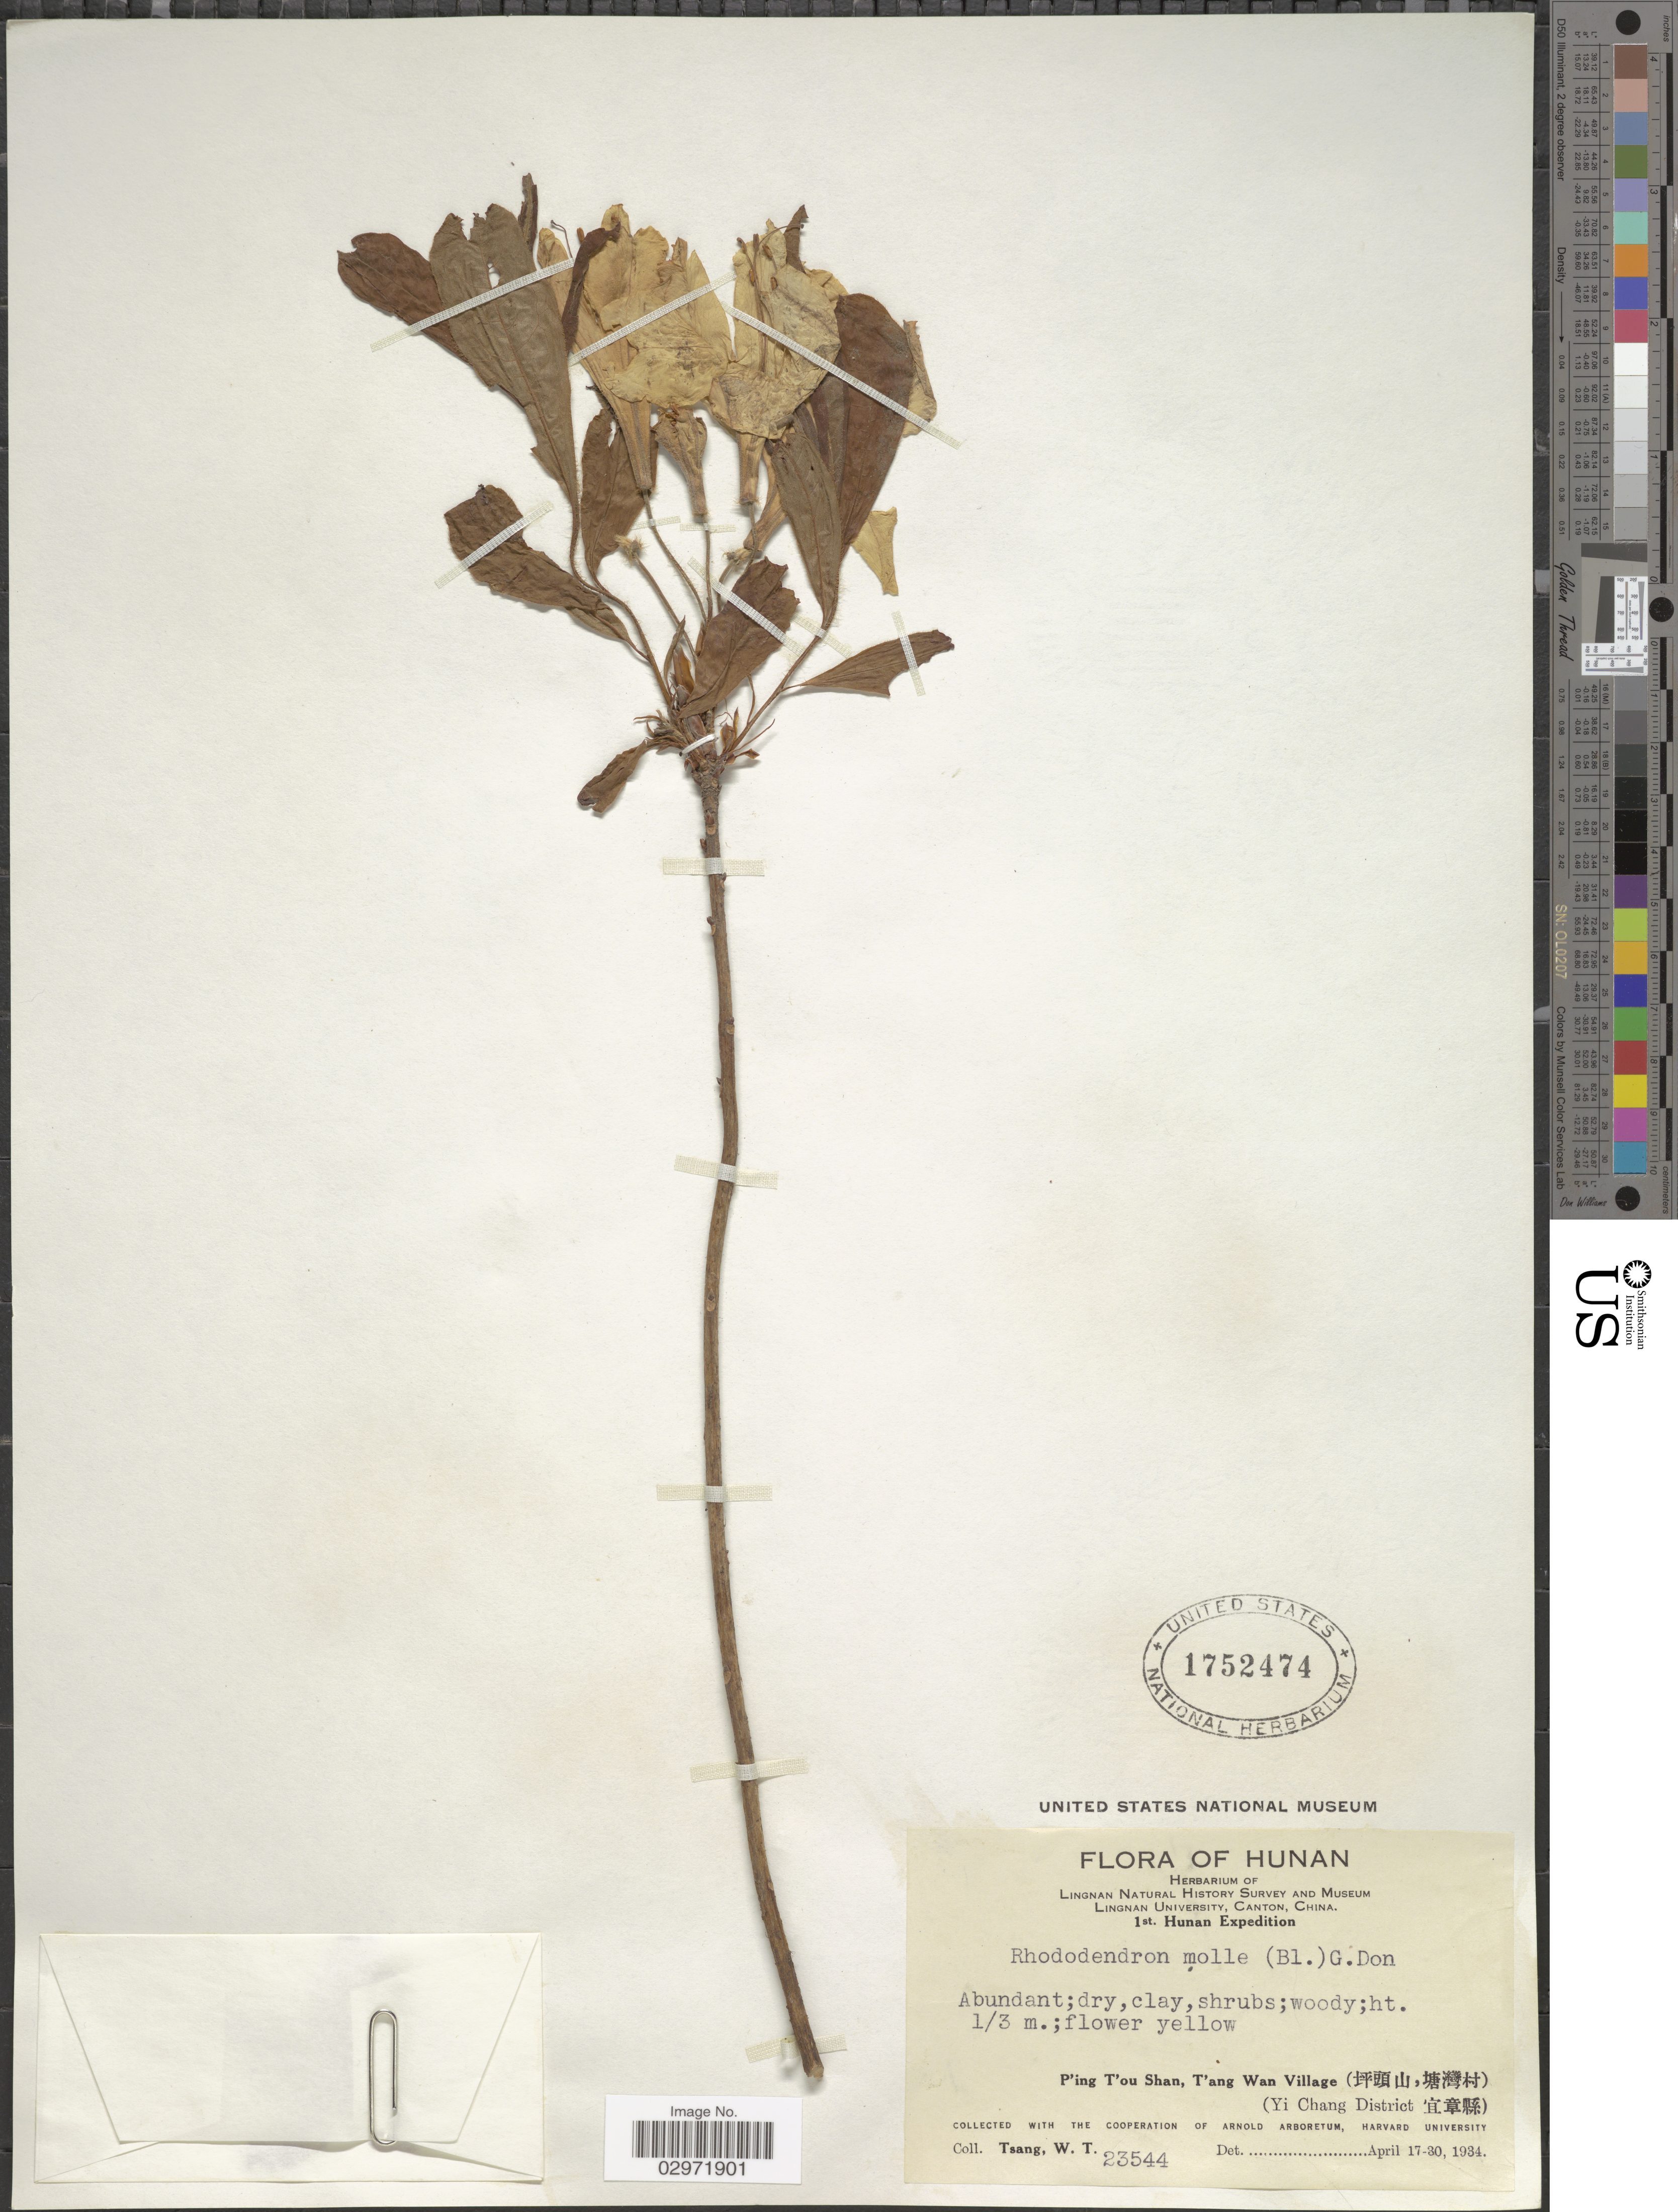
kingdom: Plantae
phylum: Tracheophyta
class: Magnoliopsida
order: Ericales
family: Ericaceae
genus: Rhododendron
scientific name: Rhododendron molle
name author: G. Don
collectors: W. T. Tsang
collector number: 23554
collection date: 1934-04-17/1934-04-30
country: China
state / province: Hunan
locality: P'ing T'ou Shan, T'ang Wan Village (Yi Chang District).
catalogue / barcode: US 1752474